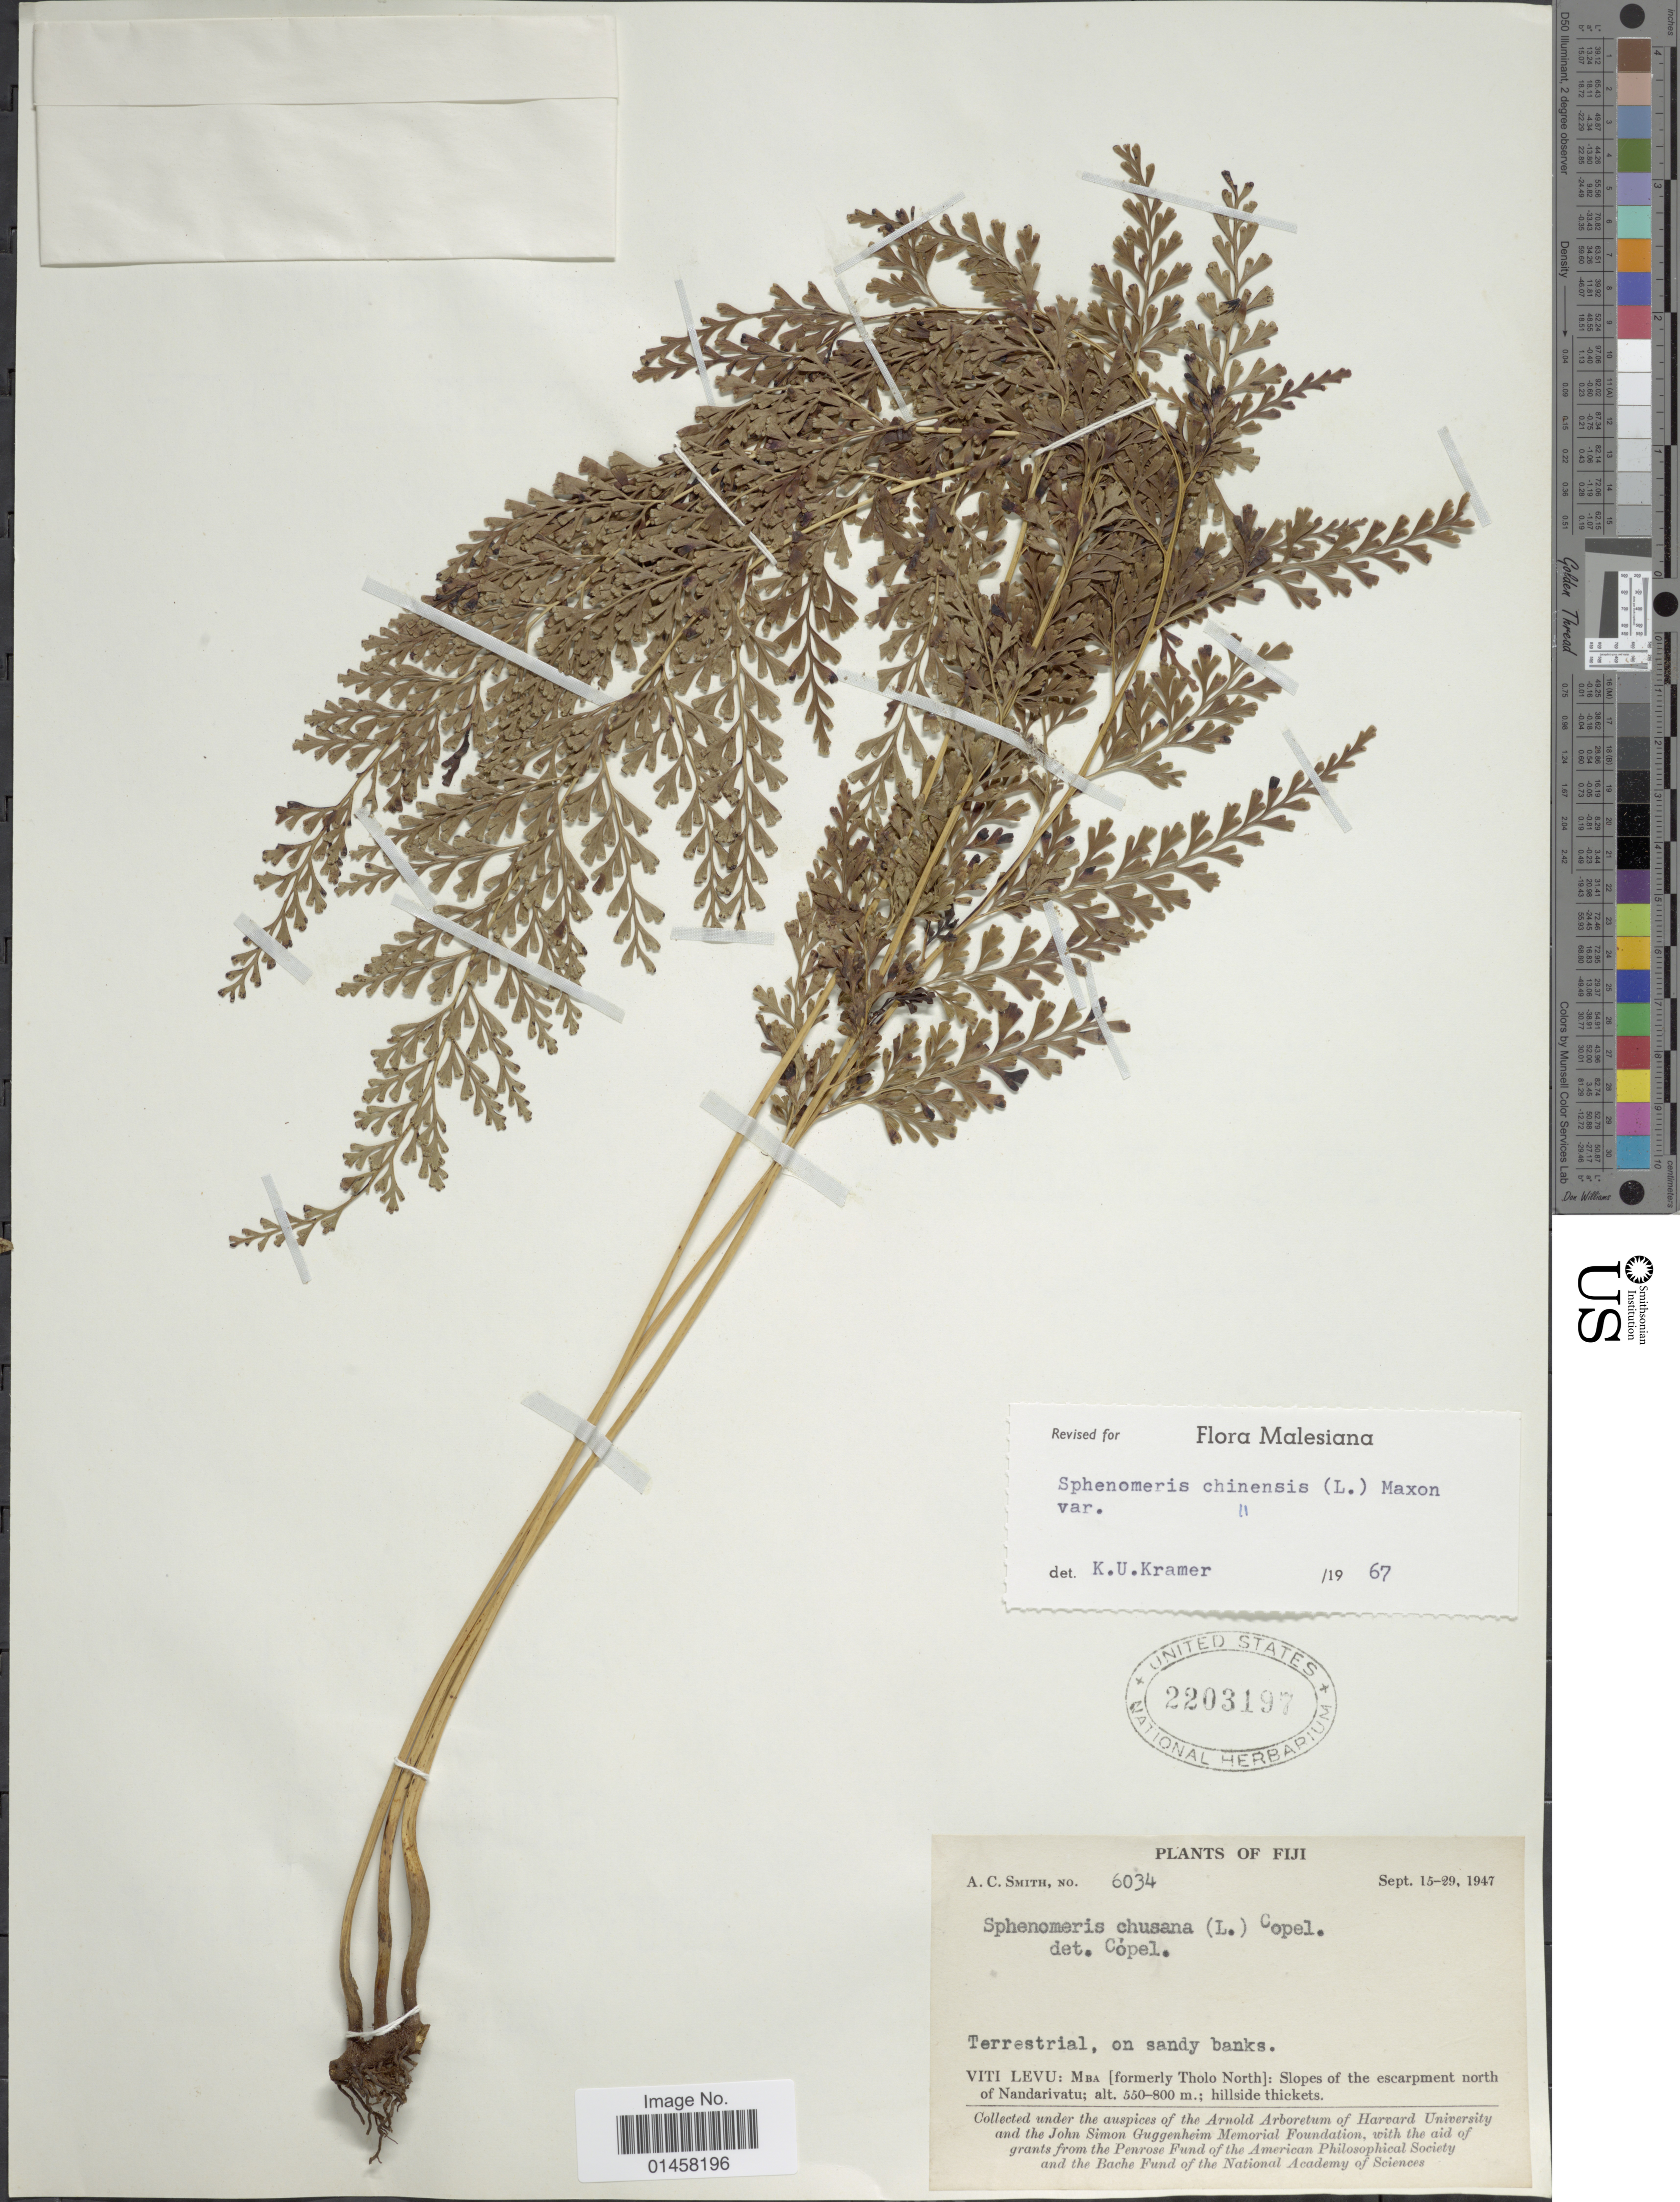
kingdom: Plantae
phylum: Tracheophyta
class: Polypodiopsida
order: Polypodiales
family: Lindsaeaceae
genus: Sphenomeris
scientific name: Sphenomeris chinensis var. chinensis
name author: (L.) Maxon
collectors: A. C. Smith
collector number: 6034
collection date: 1947-09-15/1947-09-29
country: Fiji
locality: Mba [formerly Tholo North]: Slopes of the escarpment north of Nandarivatu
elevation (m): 550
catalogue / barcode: US 2203197